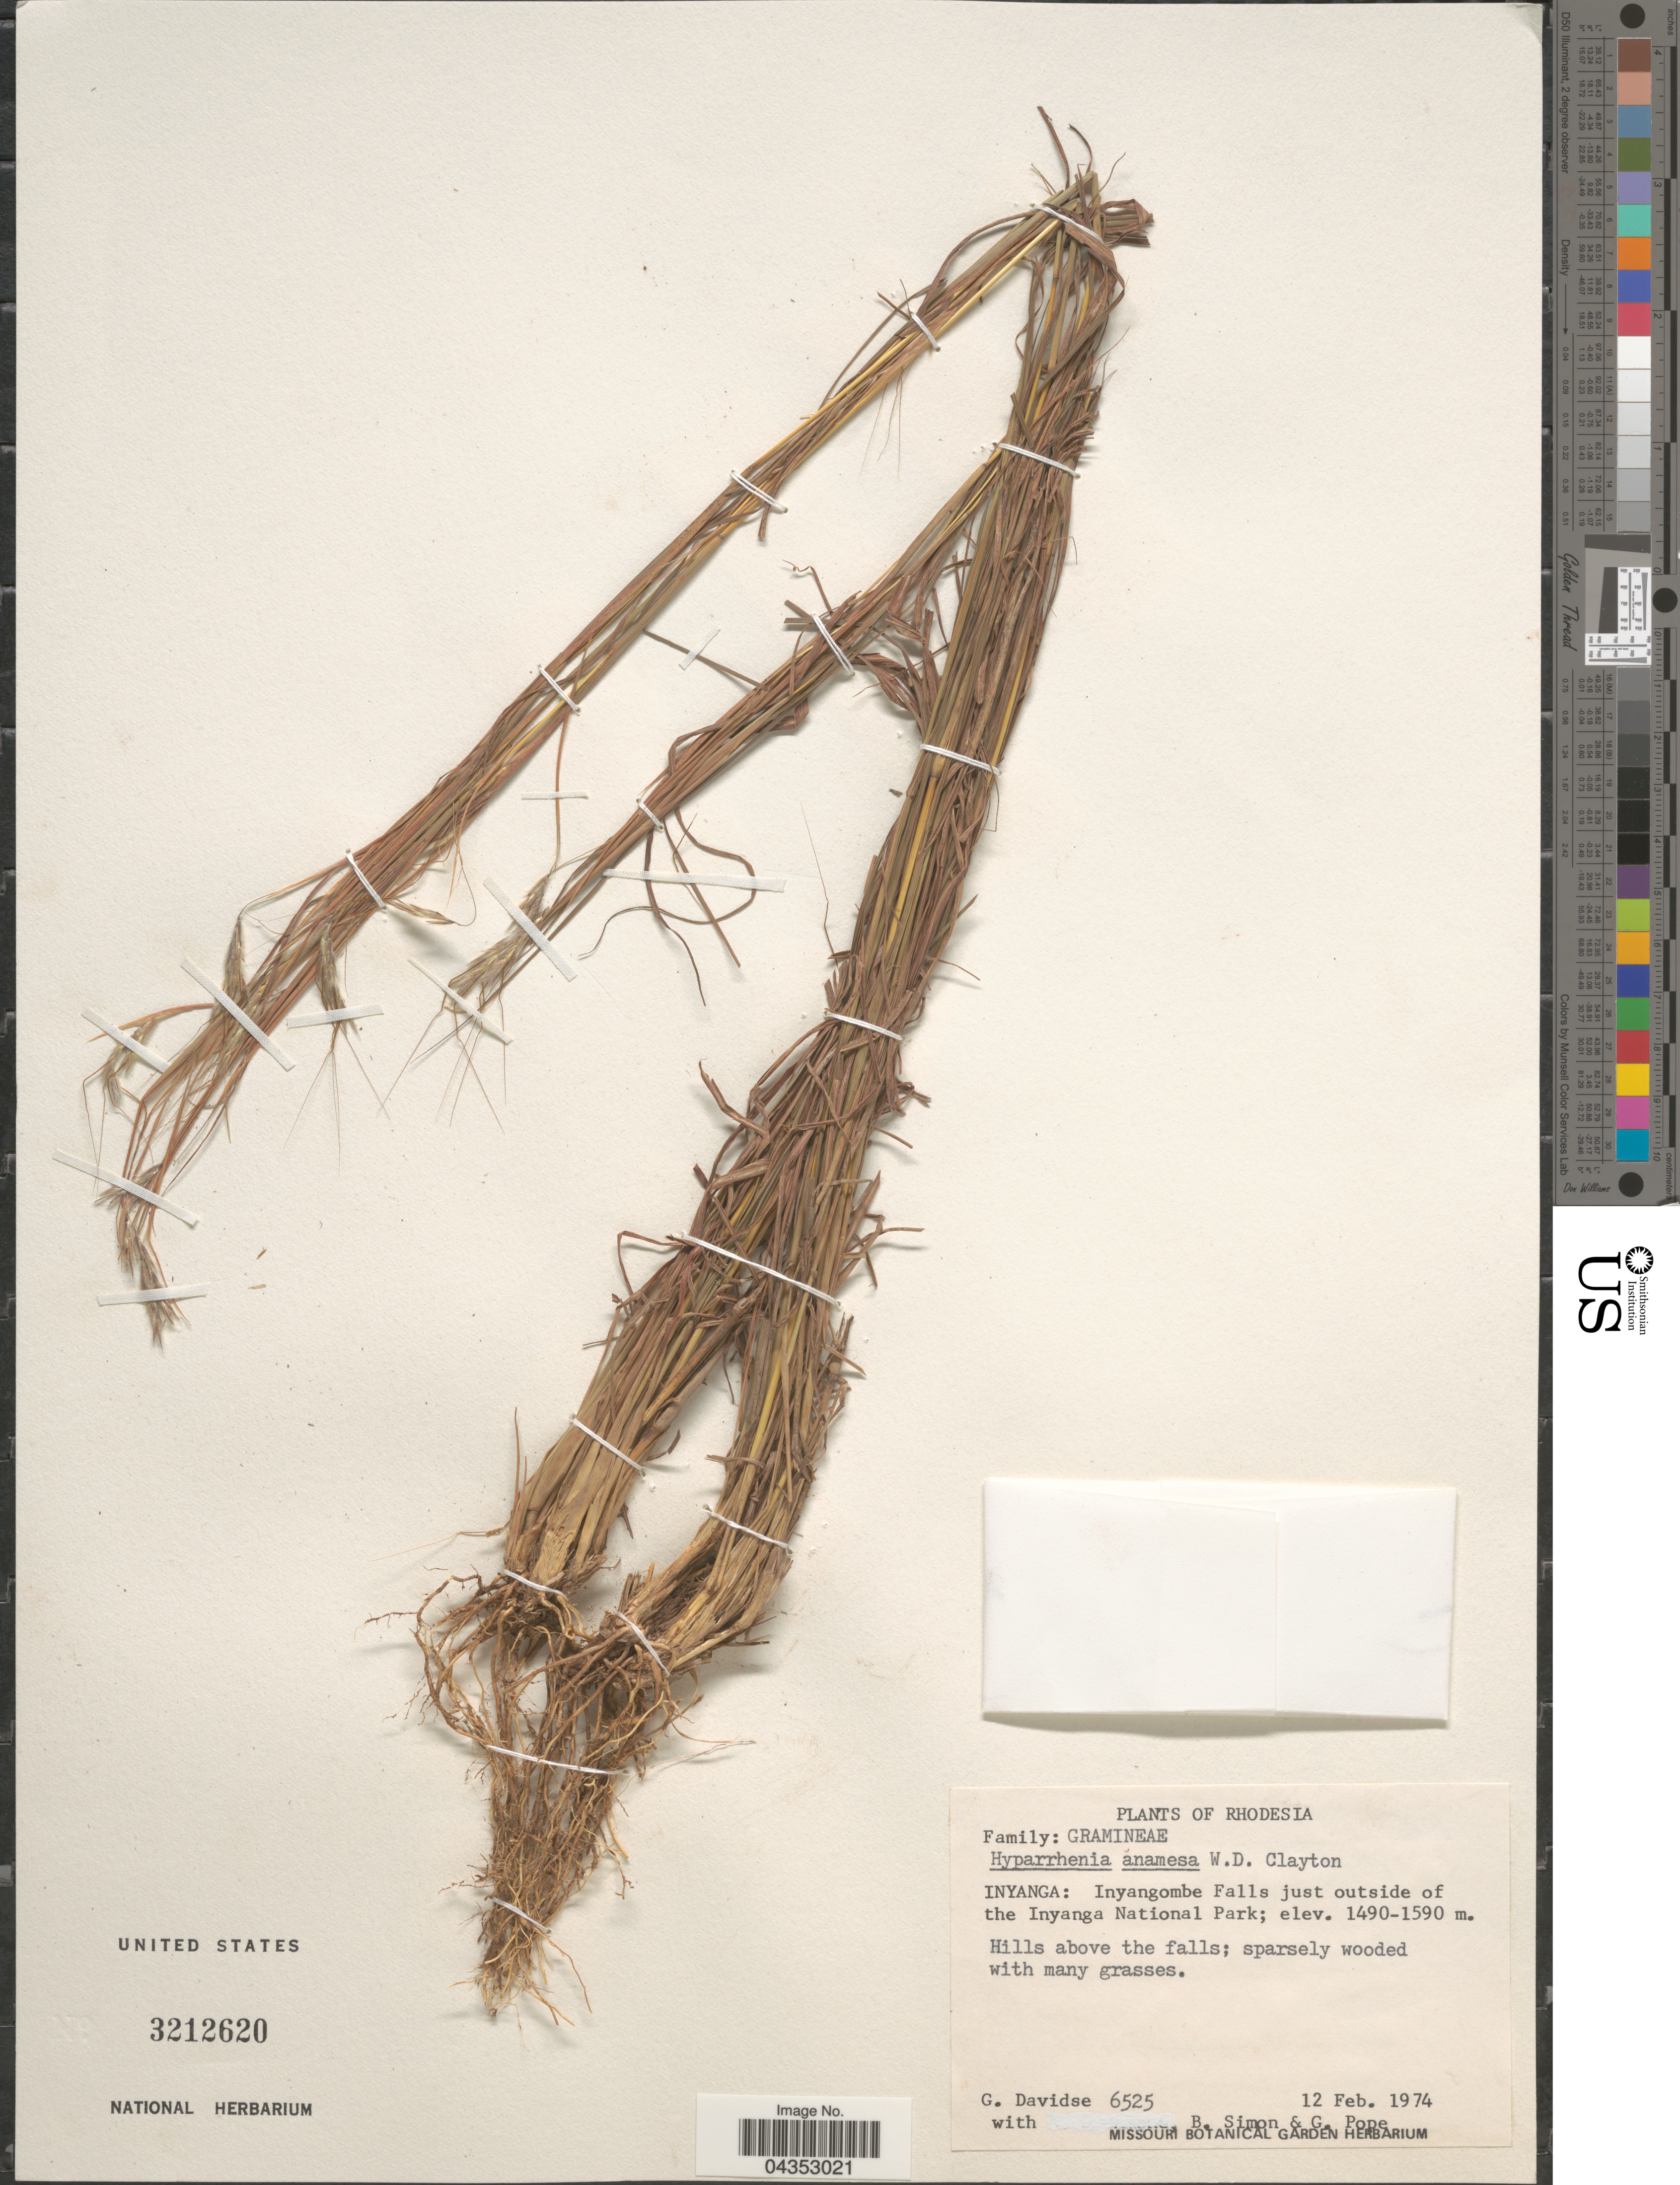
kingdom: Plantae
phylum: Tracheophyta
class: Liliopsida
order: Poales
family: Poaceae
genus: Hyparrhenia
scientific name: Hyparrhenia anamesa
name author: Clayton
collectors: G. Davidse, B. Simon & G. Pope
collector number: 6525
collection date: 1974-02-12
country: Zimbabwe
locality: Rhodesia. Inyanga: Inyangombe Falls just outside of the Inyanga National Park; Hills above the falls.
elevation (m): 1490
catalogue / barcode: US 3212620